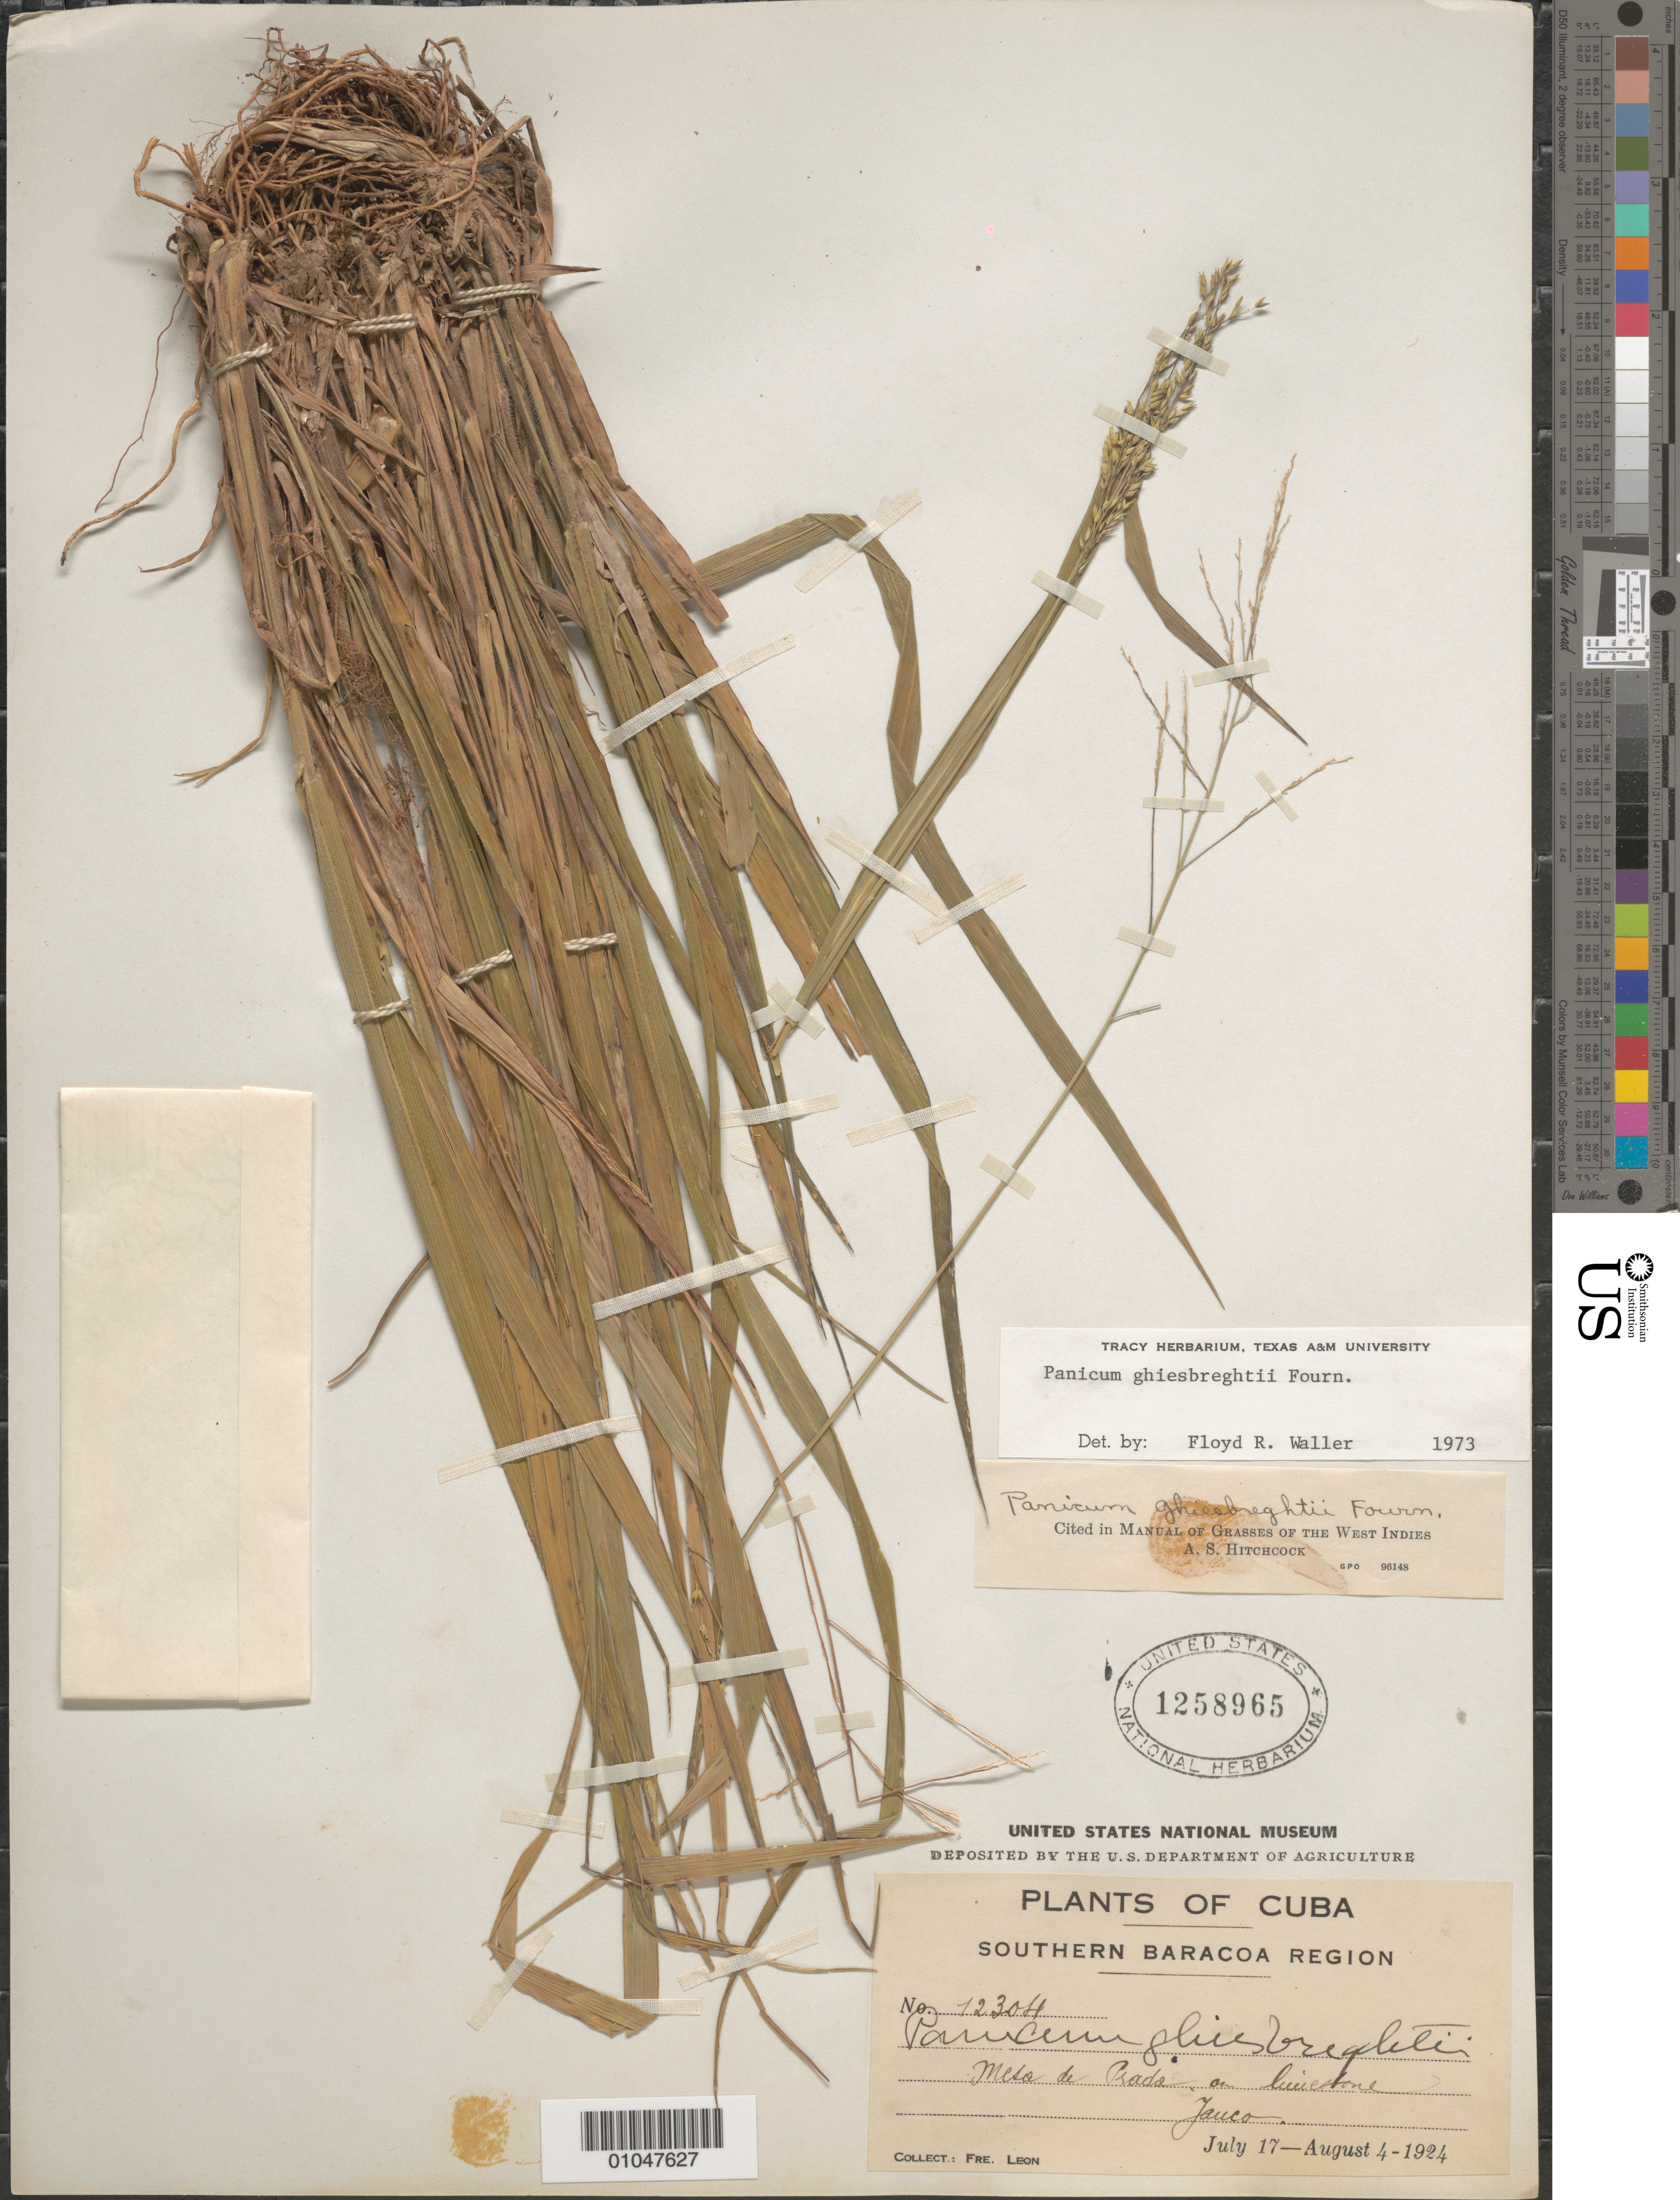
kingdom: Plantae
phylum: Tracheophyta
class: Liliopsida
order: Poales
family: Poaceae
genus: Panicum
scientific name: Panicum fusiforme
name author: Hitchc.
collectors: Bro. León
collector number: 12304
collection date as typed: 17 Jul 1924 to 04 Aug 1924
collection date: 1924-07-17/1924-08-04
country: Cuba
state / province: Santiago de Cuba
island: Cuba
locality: Medo de Prado, Jauco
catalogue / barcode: US 1258965